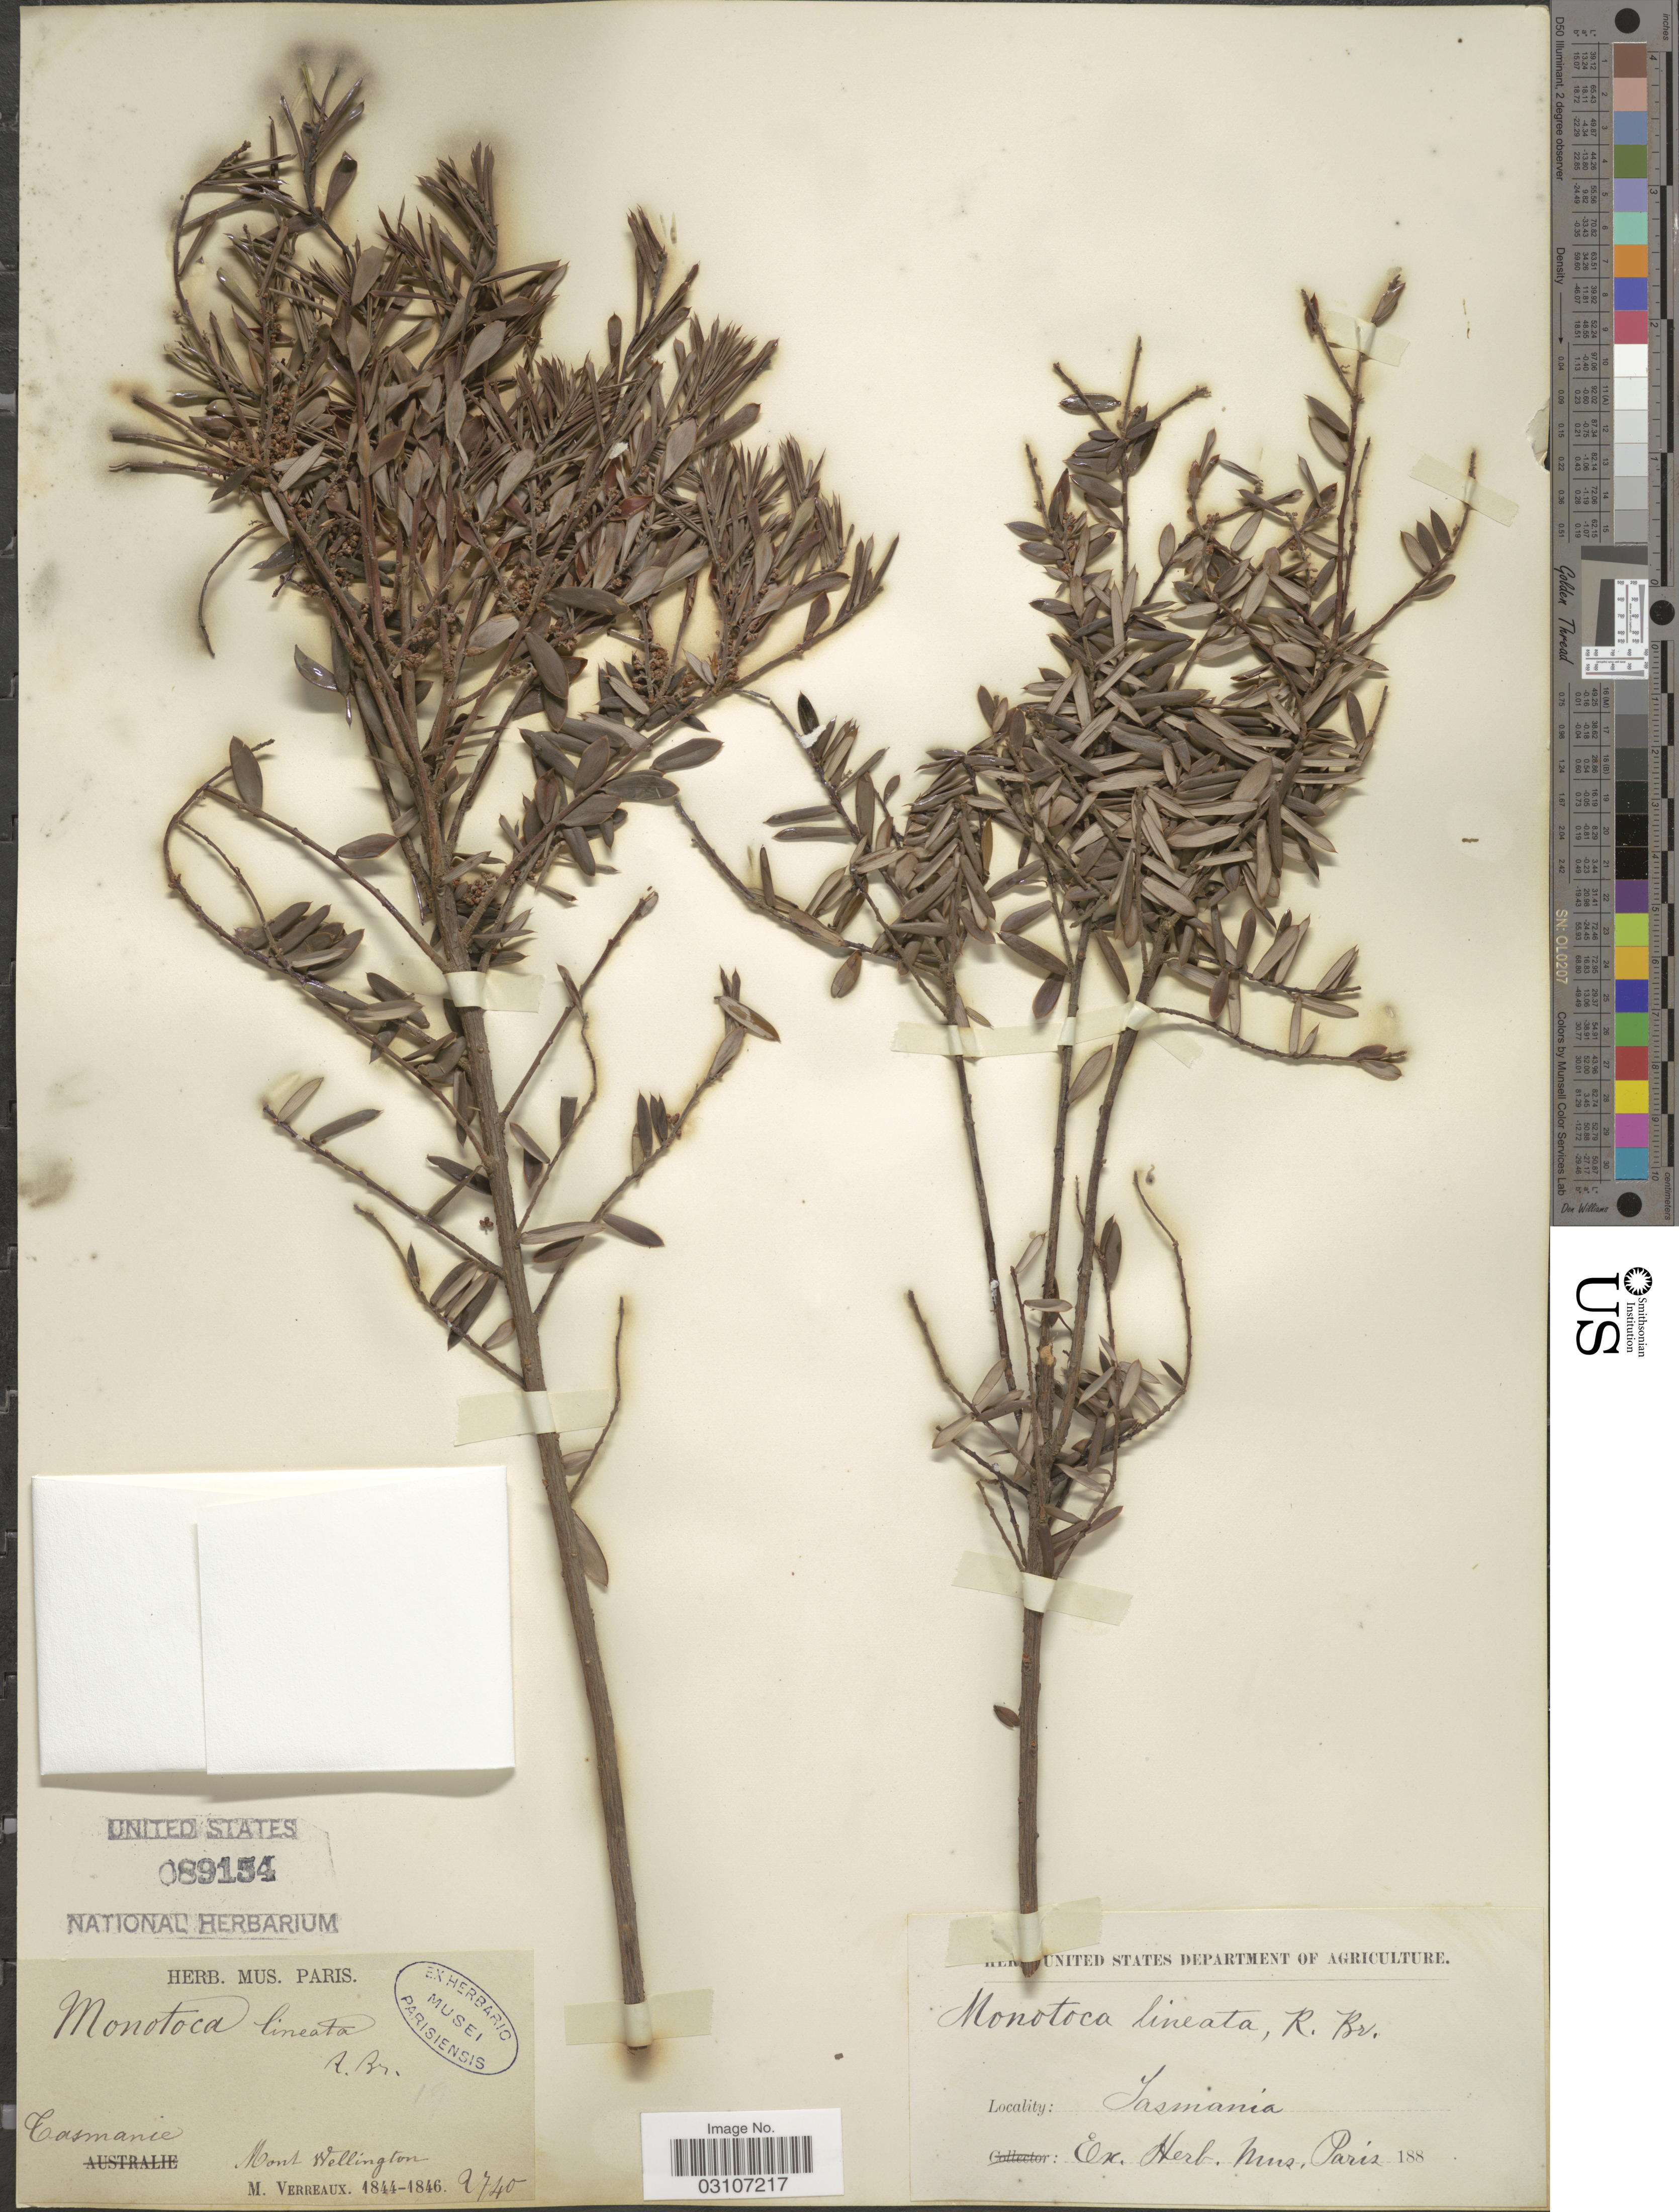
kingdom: Plantae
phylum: Tracheophyta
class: Magnoliopsida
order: Ericales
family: Ericaceae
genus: Monotoca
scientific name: Monotoca lineata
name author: R. Br.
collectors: M. Verreaux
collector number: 9740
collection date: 1844/1846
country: Australia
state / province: Tasmania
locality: Mont Wellington.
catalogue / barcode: US 89154